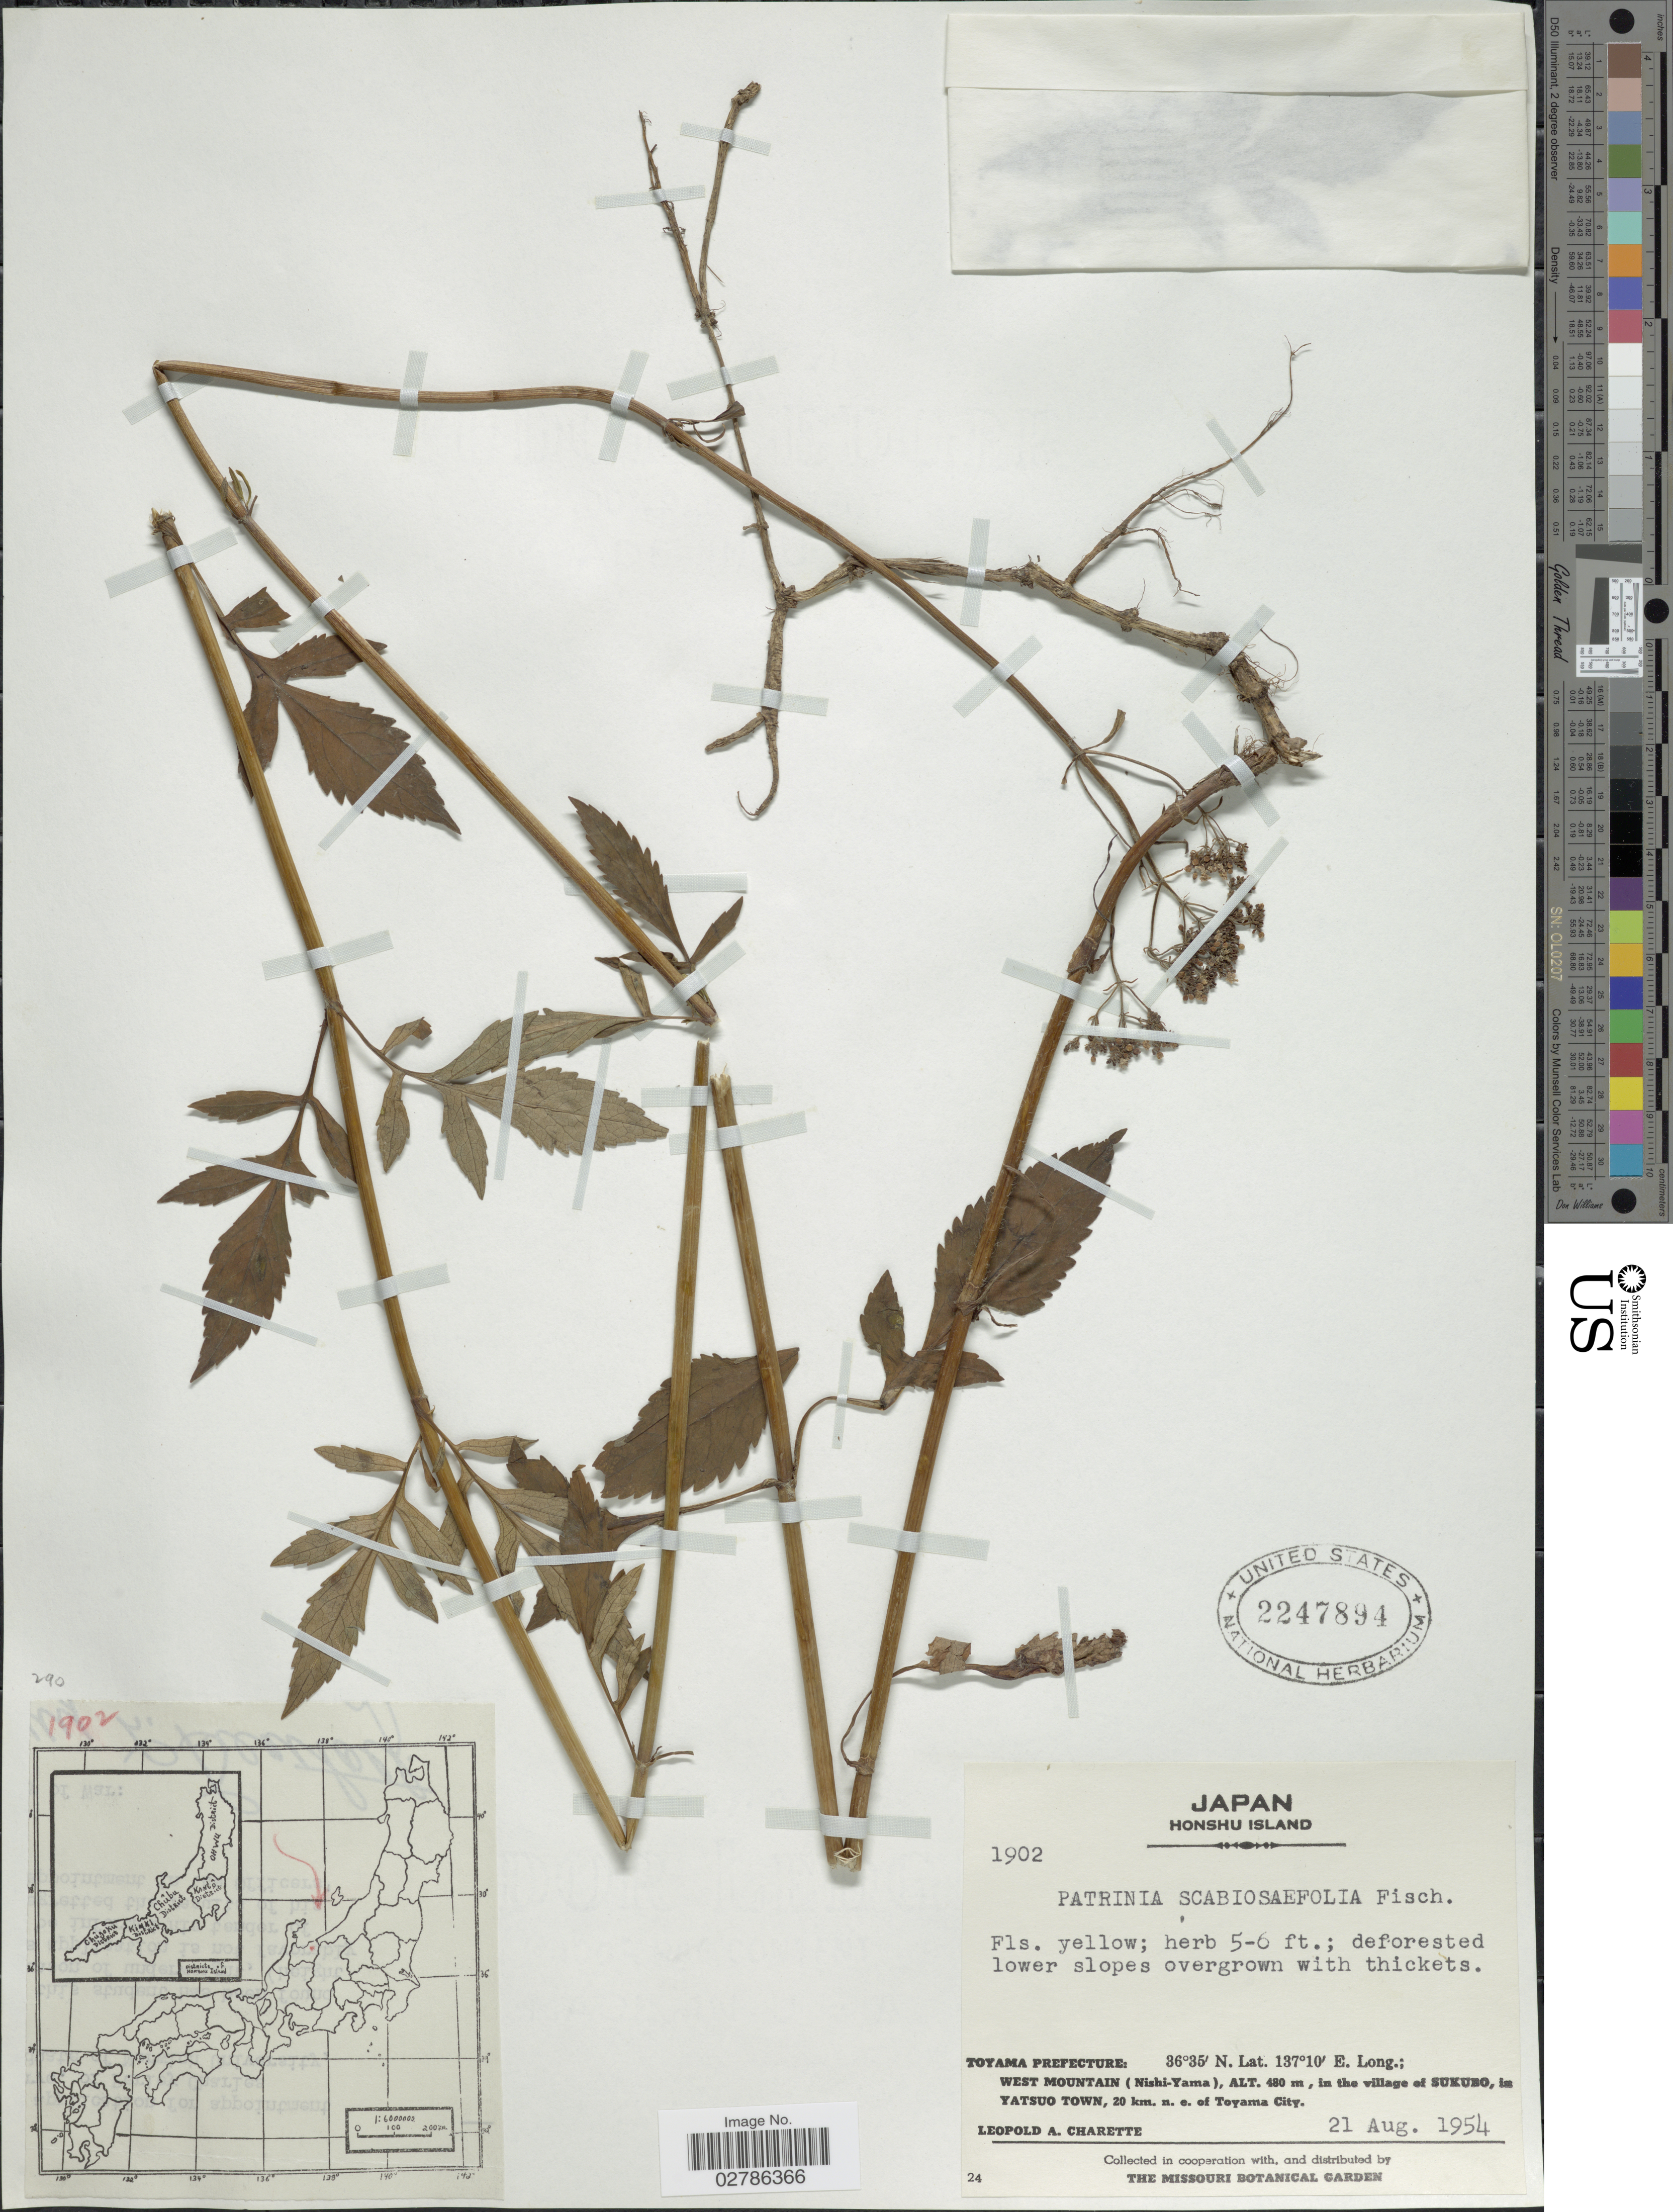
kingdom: Plantae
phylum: Tracheophyta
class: Magnoliopsida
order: Dipsacales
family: Caprifoliaceae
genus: Patrinia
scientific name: Patrinia scabiosifolia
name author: Link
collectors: L. A. Charette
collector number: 1902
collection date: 1954-08-21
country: Japan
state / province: Toyama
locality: Honshu Island. Toyama Prefecture, West Mountain (Nishi-Yama), in the village of Sukubo, in Yatsuo Town, 20 km. n.e. of Toyama City.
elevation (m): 480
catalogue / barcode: US 2247894